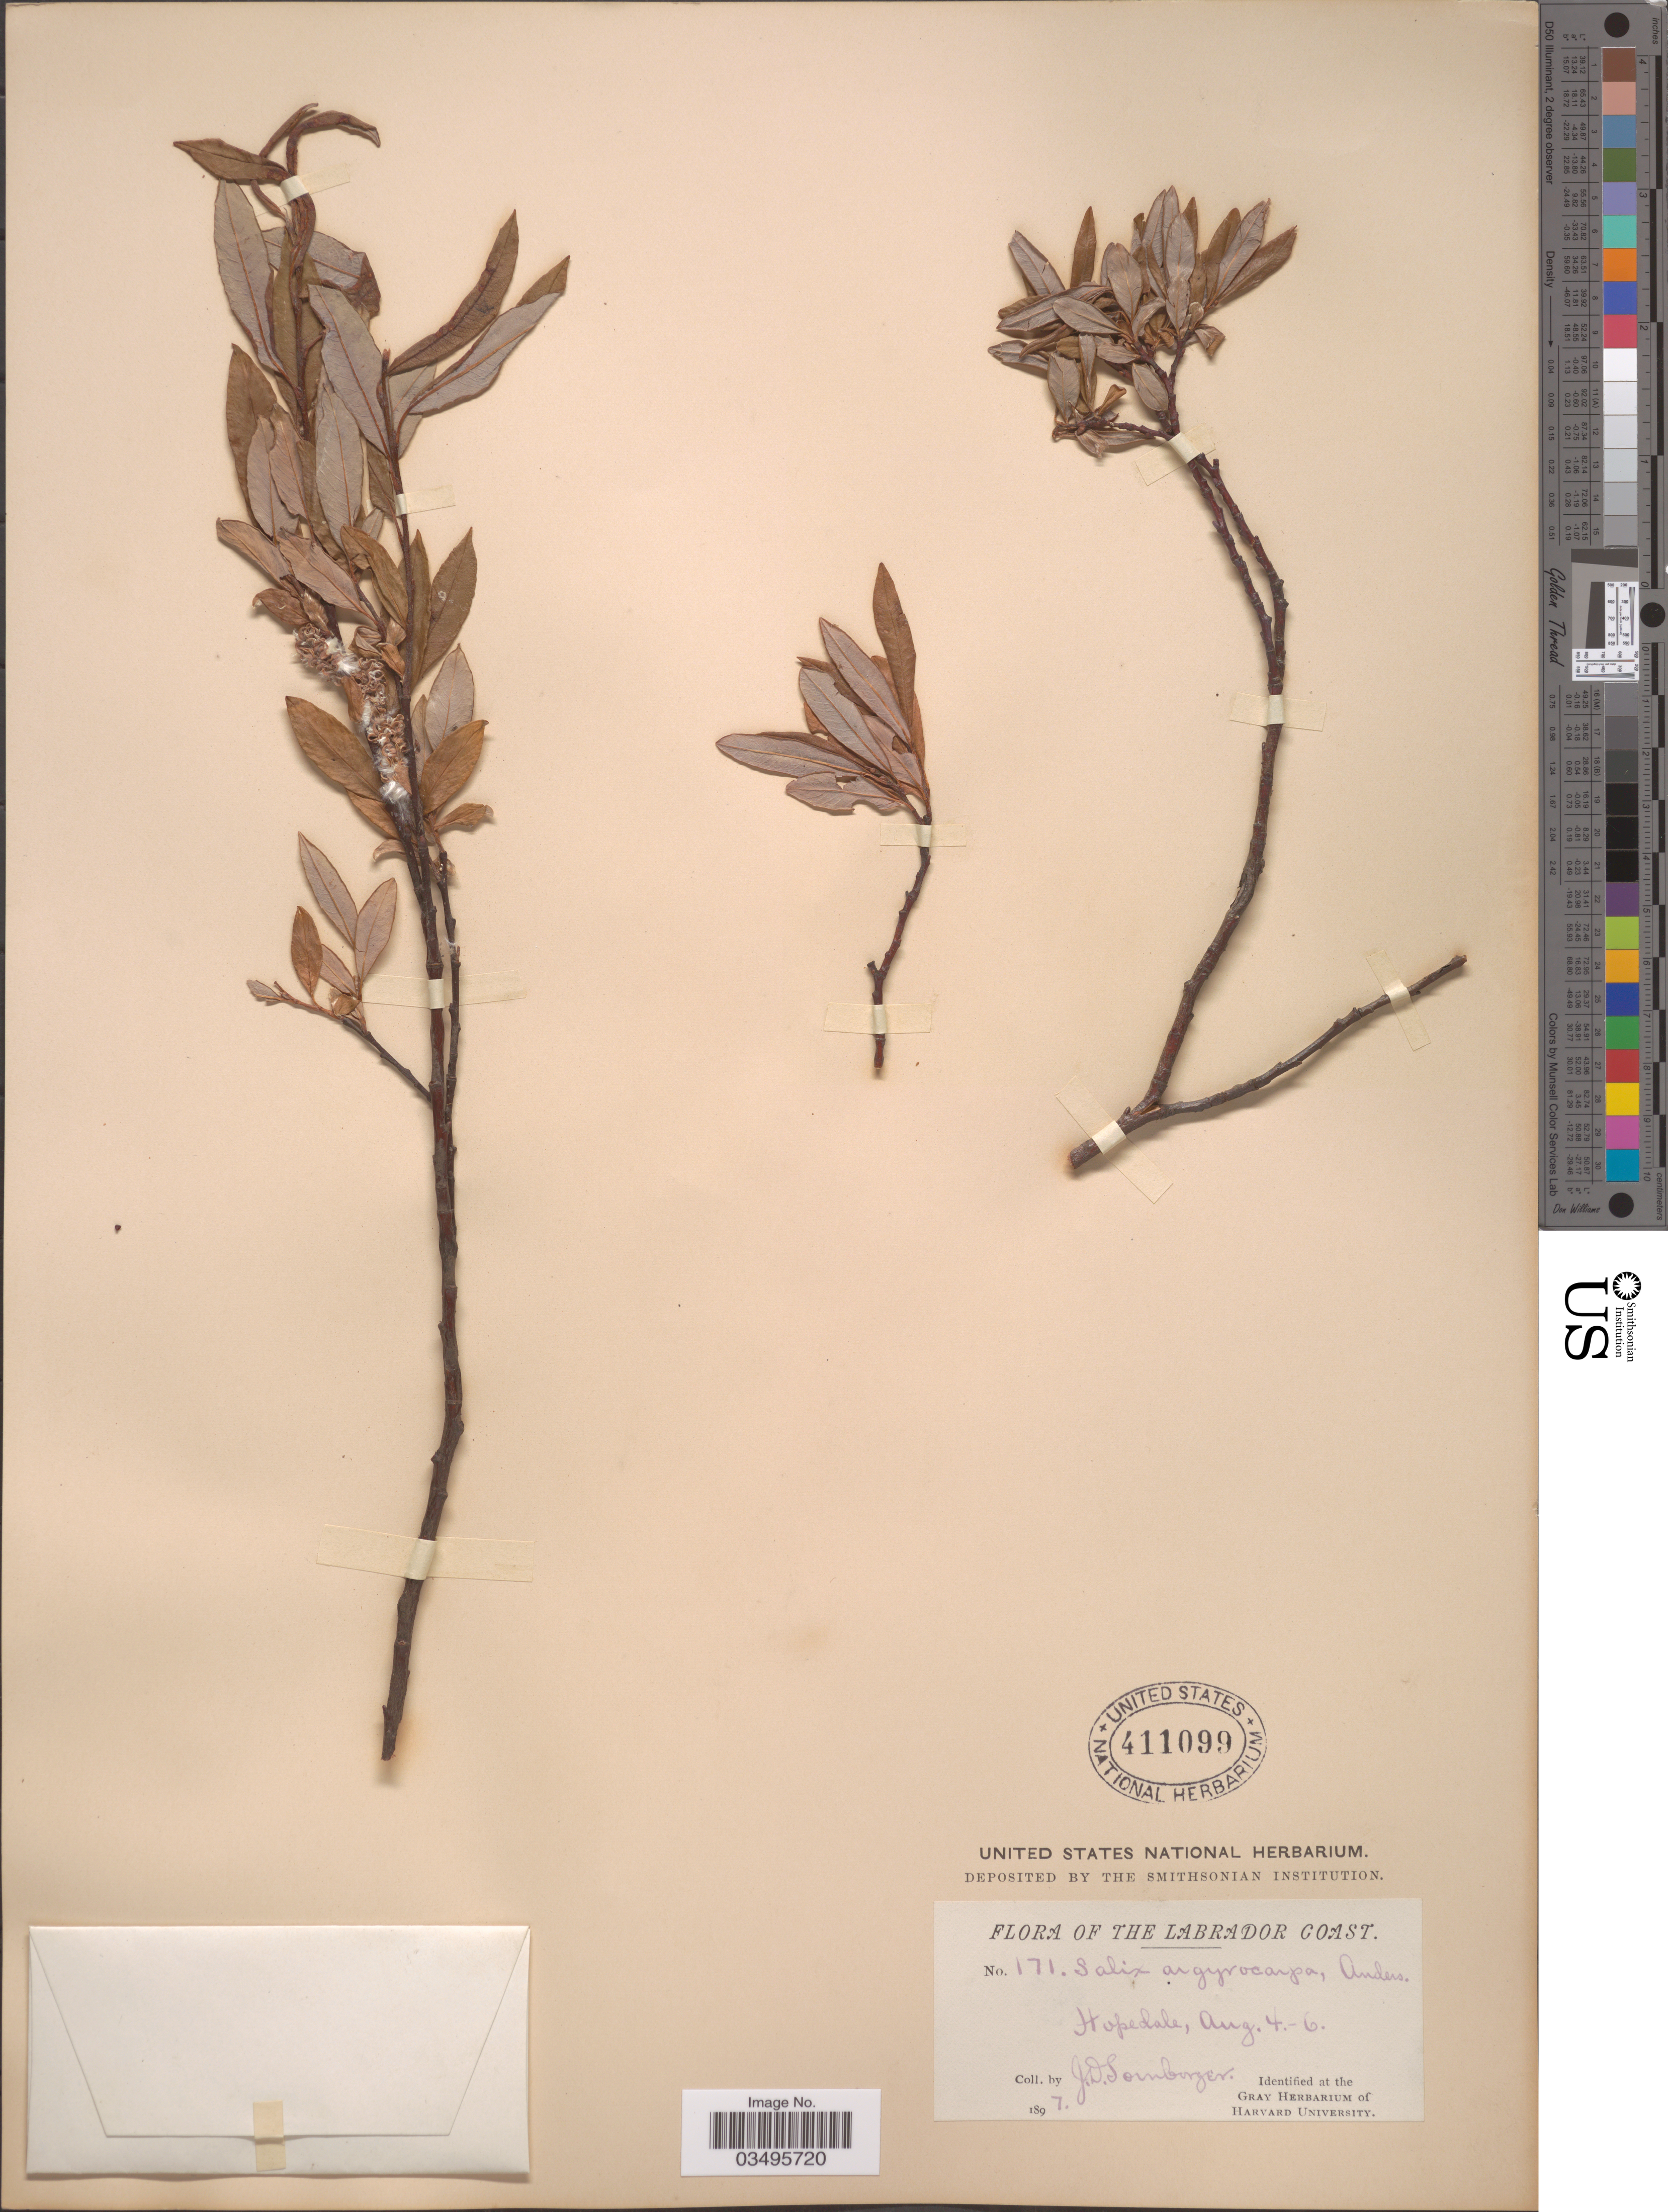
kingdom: Plantae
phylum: Tracheophyta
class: Magnoliopsida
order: Malpighiales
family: Salicaceae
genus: Salix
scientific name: Salix argyrocarpa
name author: L. Andersson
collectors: J. Sornborger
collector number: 171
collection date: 1897-08-04/1897-08-06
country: Canada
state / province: Newfoundland and Labrador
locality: Labrador Coast. Hopedale.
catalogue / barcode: US 411099